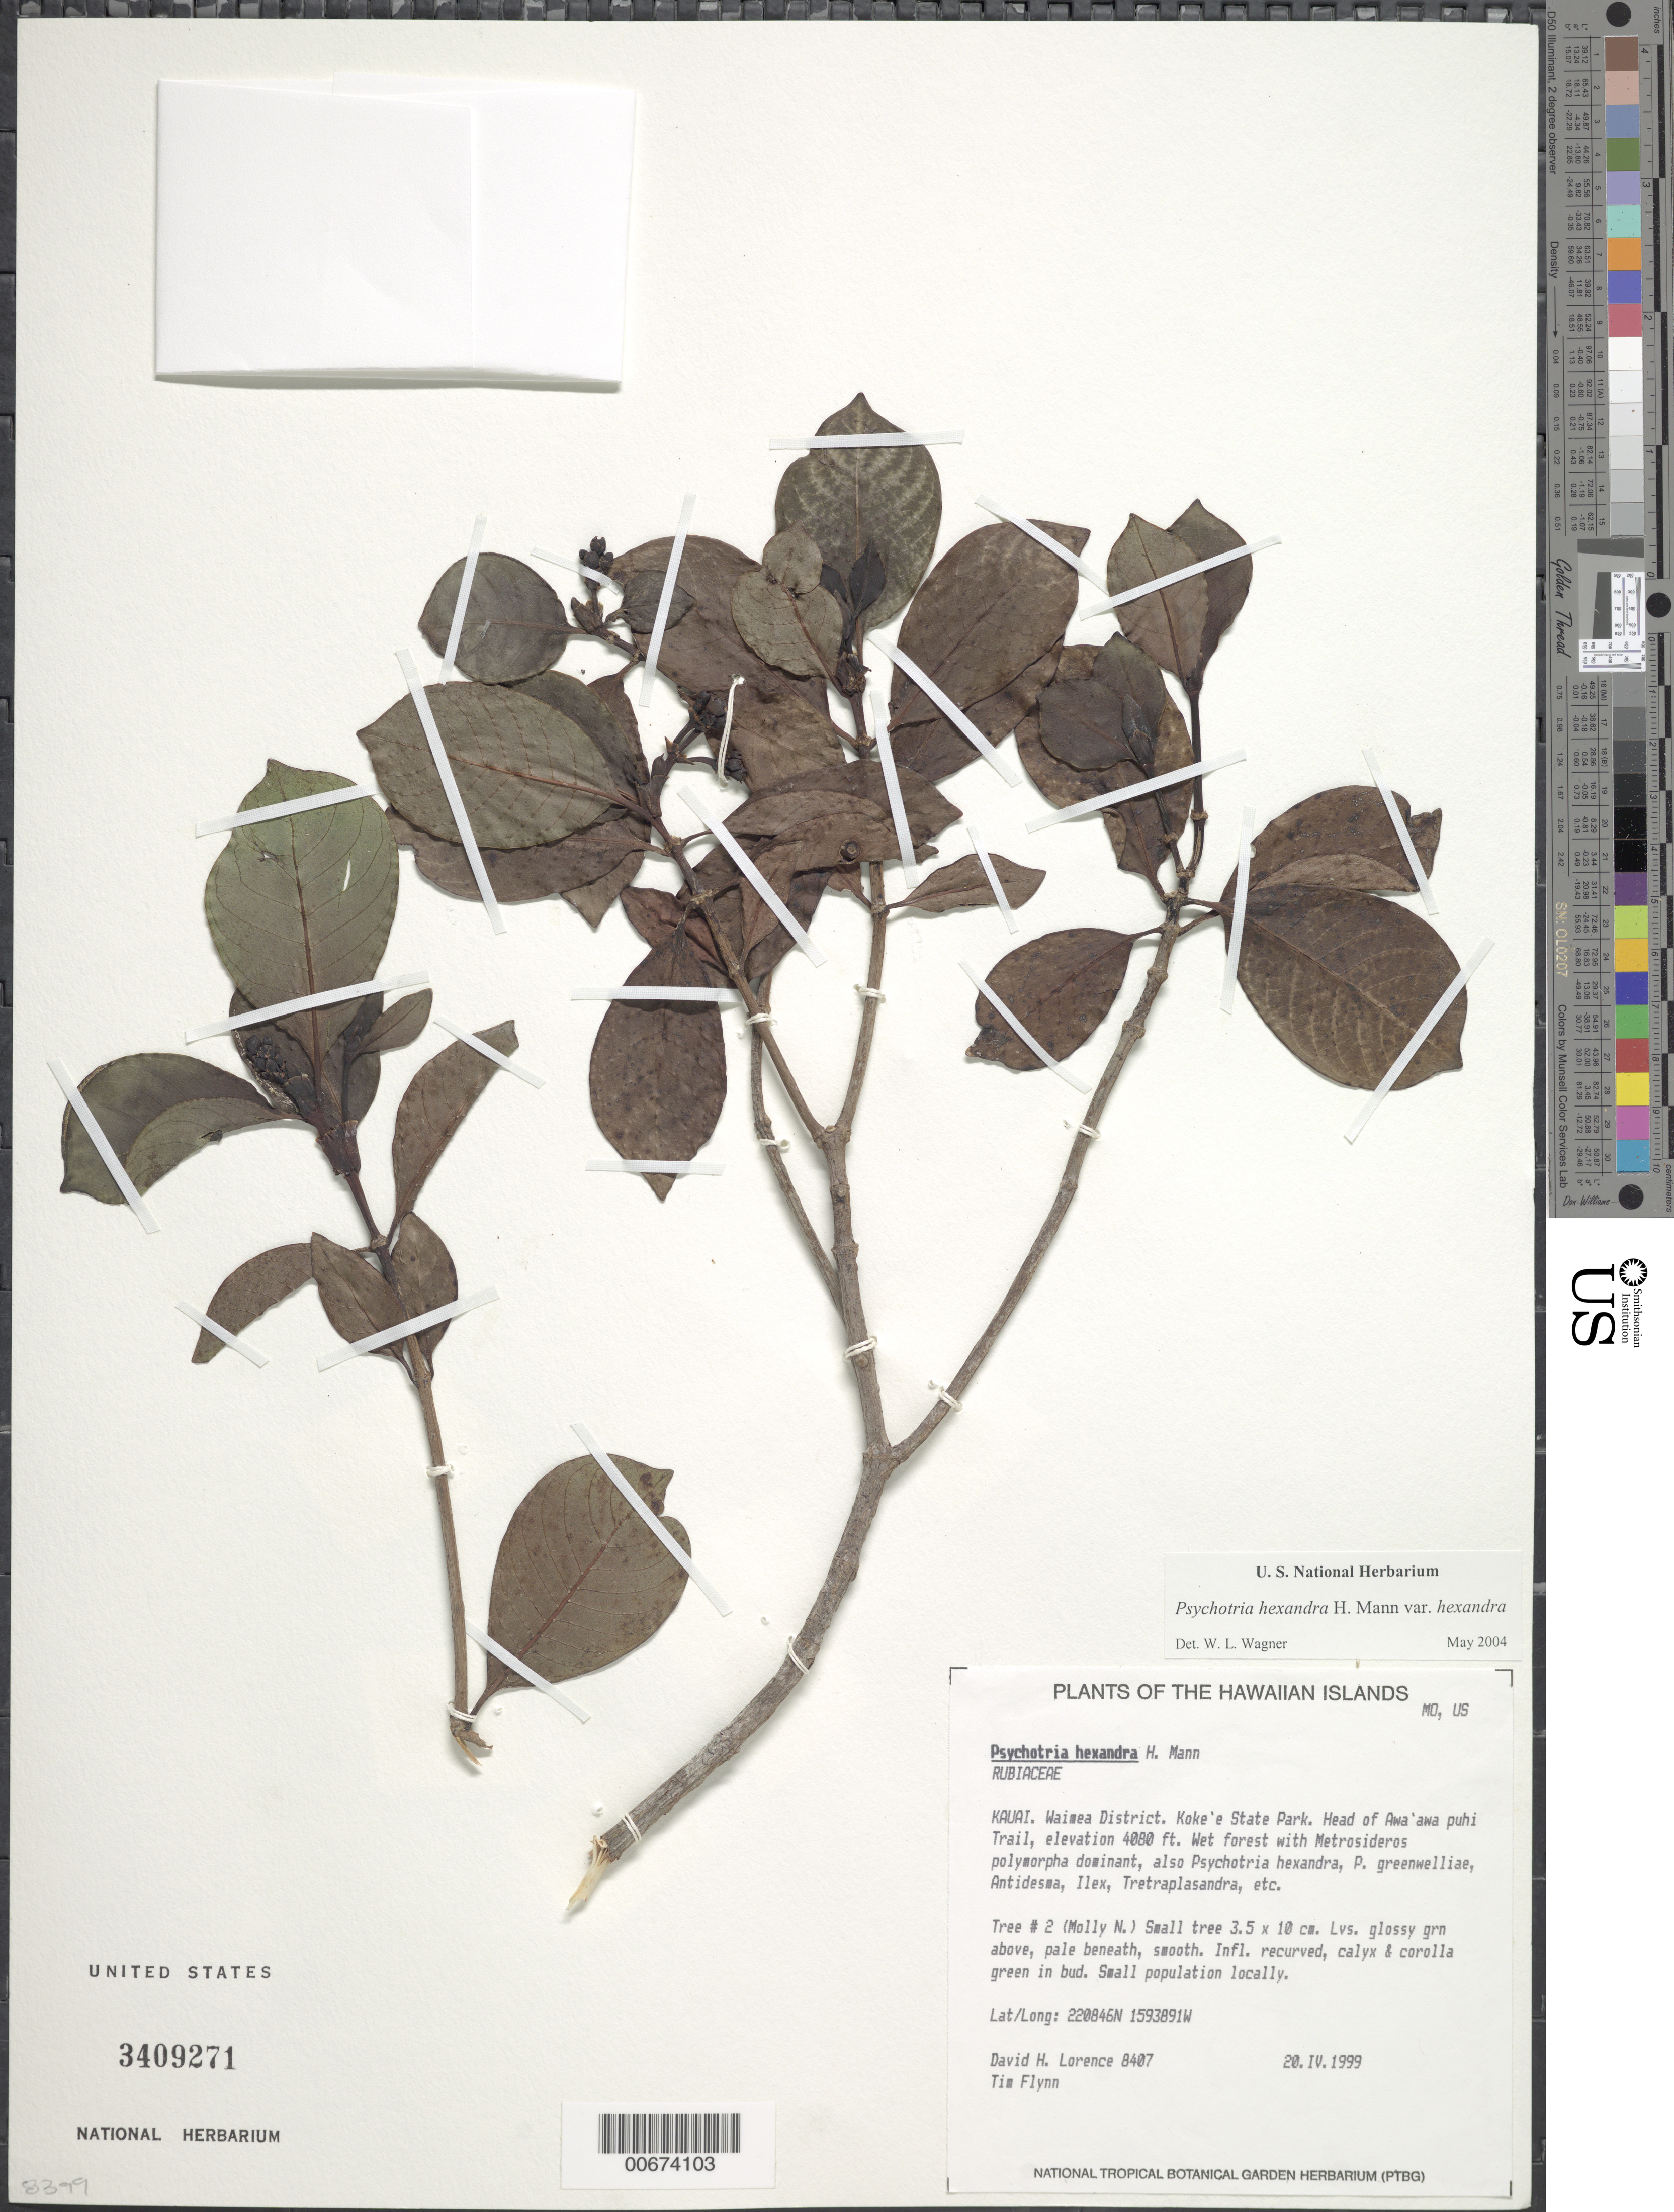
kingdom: Plantae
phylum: Tracheophyta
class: Magnoliopsida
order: Gentianales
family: Rubiaceae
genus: Psychotria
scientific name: Psychotria hexandra var. hexandra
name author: H. Mann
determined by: Wagner, W. L., (BOT), Smithsonian Institution - National Museum of Natural History (UNITED STATES)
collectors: D. Lorence & T. W. Flynn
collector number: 8407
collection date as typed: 20 Apr 1999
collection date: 1999-04-20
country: United States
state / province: Hawaii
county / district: Kauai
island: Kaua'i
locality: Waimea District, Koke'e State Park. Head of Awa'awa puhi Trail.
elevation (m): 1244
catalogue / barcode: US 3409271